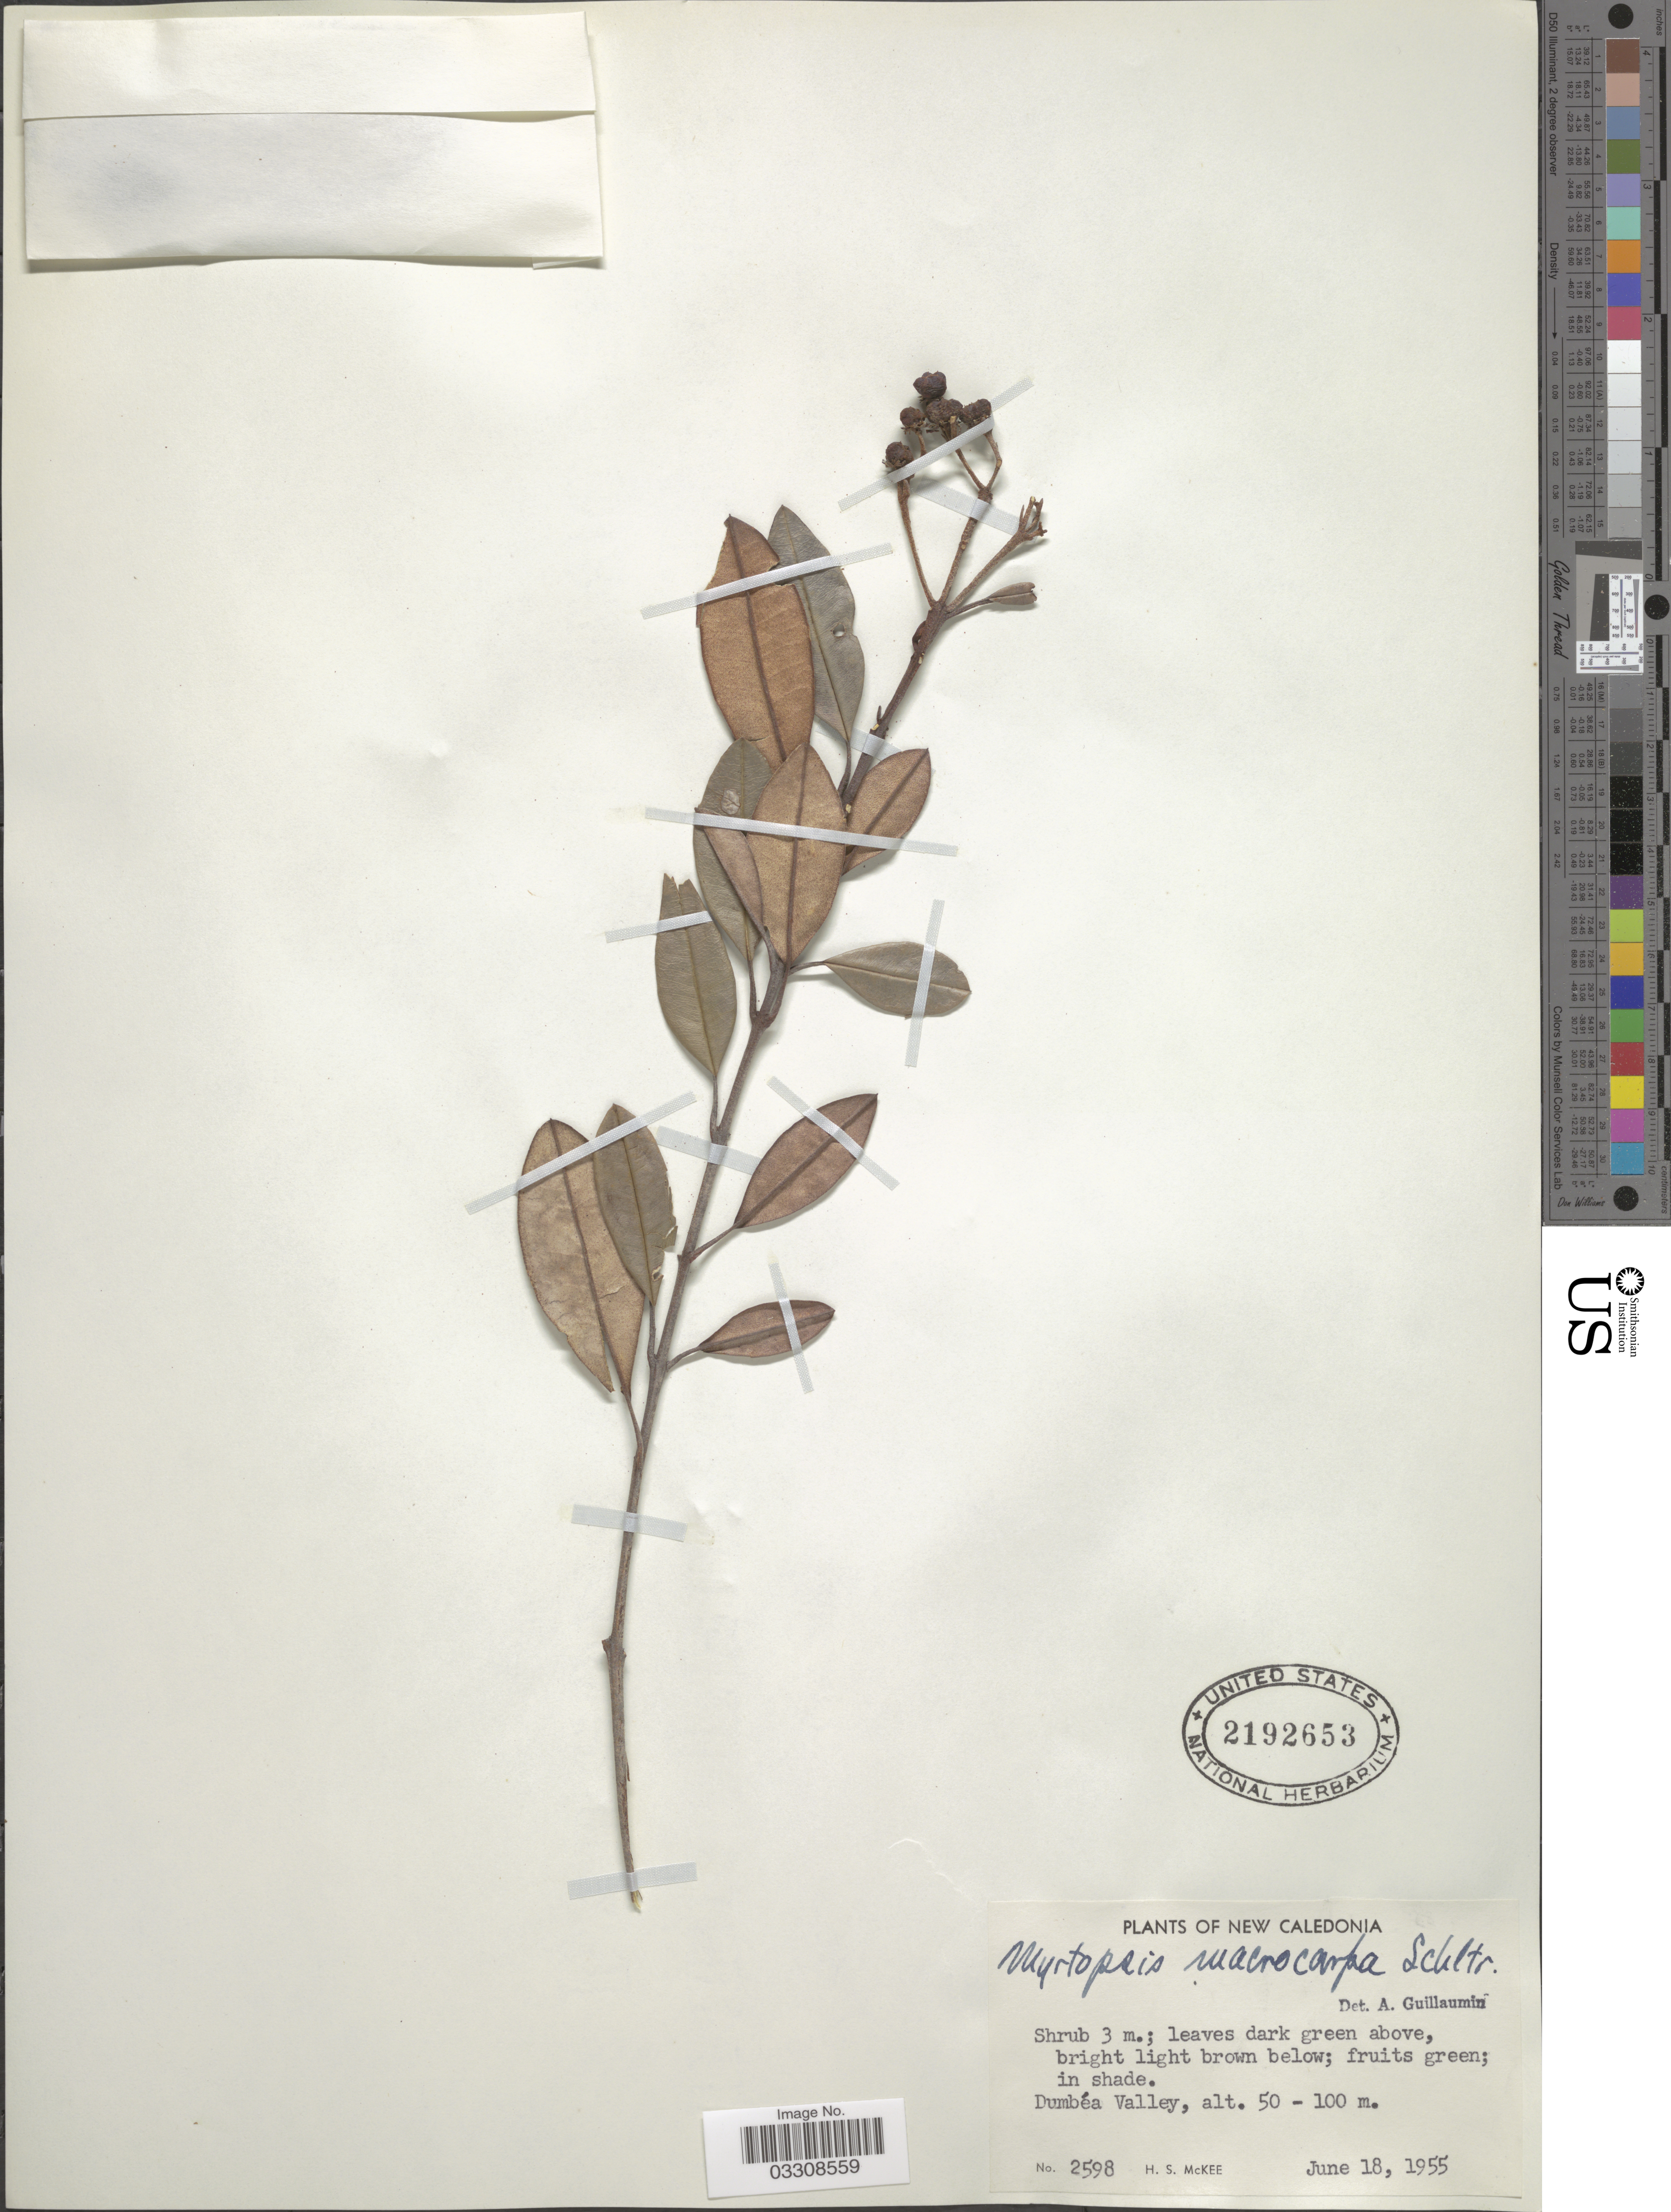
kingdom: Plantae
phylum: Tracheophyta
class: Magnoliopsida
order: Sapindales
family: Rutaceae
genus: Myrtopsis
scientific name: Myrtopsis macrocarpa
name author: Schltr.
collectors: H. S. McKee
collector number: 2598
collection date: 1955-06-18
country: New Caledonia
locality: Dumbéa Valley.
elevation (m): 50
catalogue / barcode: US 2192653